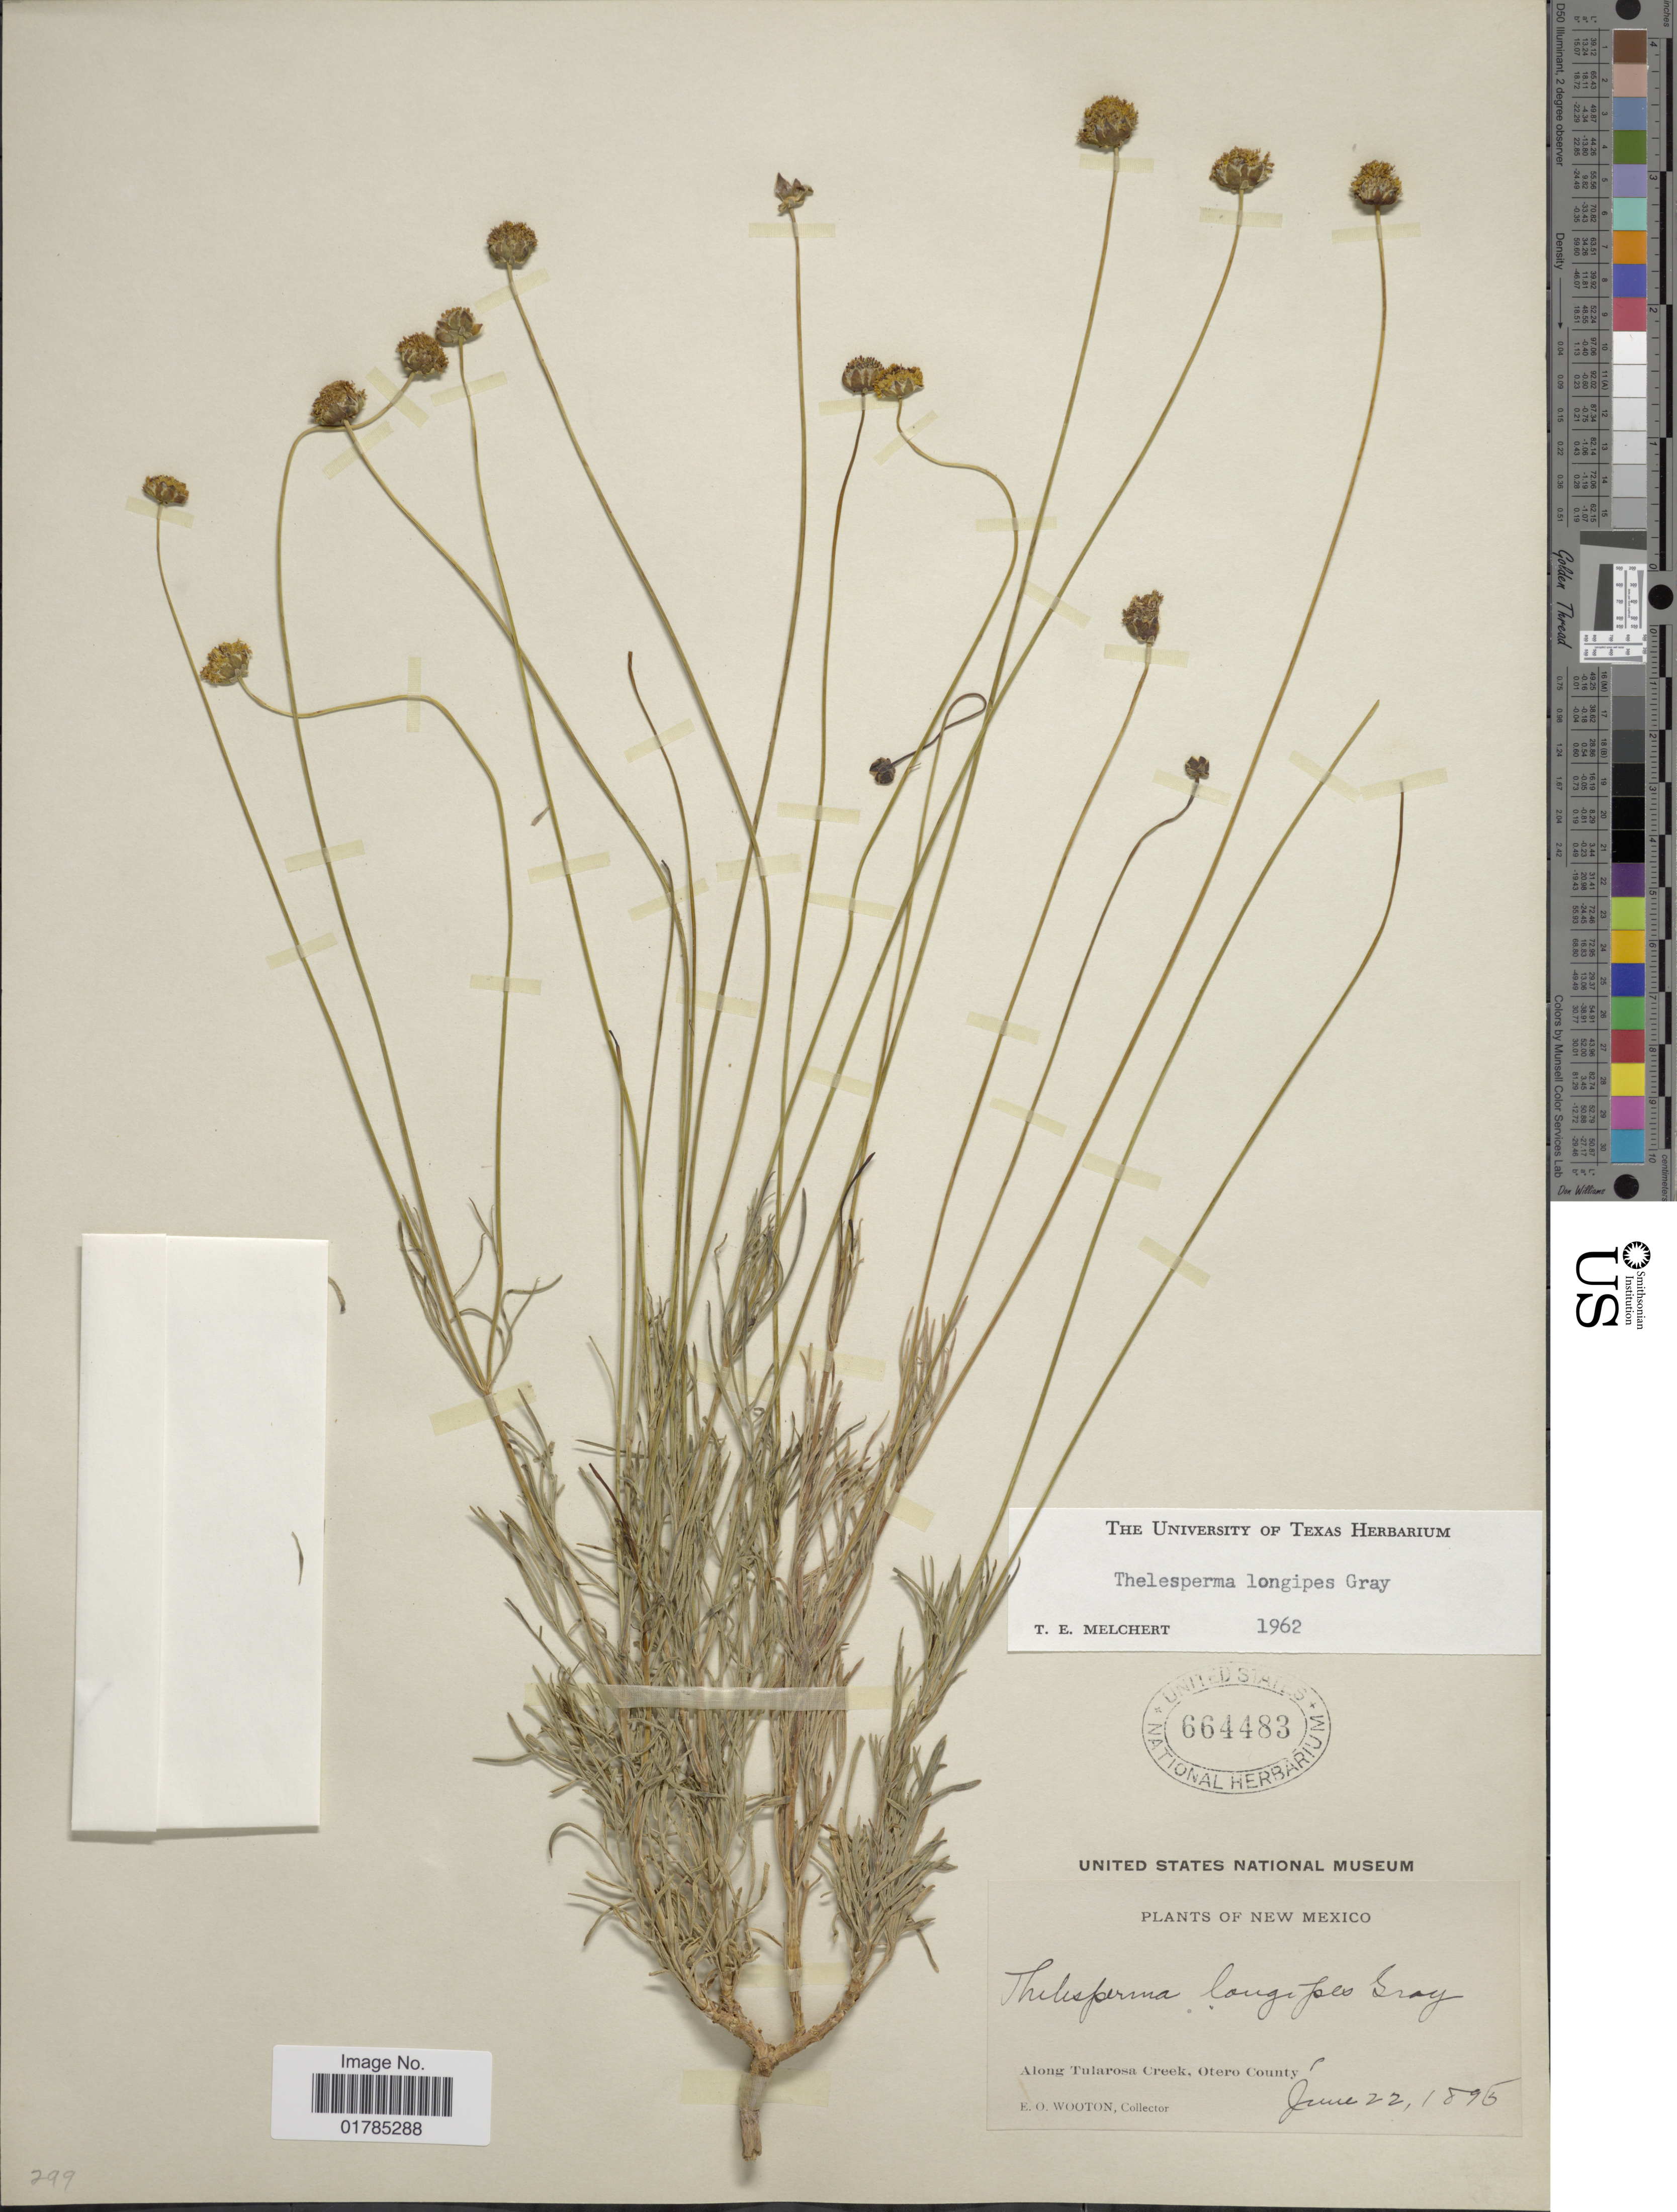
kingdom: Plantae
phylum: Tracheophyta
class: Magnoliopsida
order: Asterales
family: Asteraceae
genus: Thelesperma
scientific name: Thelesperma longipes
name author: A. Gray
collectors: E. O. Wooton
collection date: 1895-06-22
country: United States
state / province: New Mexico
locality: Along Tularosa Creek, Otero County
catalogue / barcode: US 664483